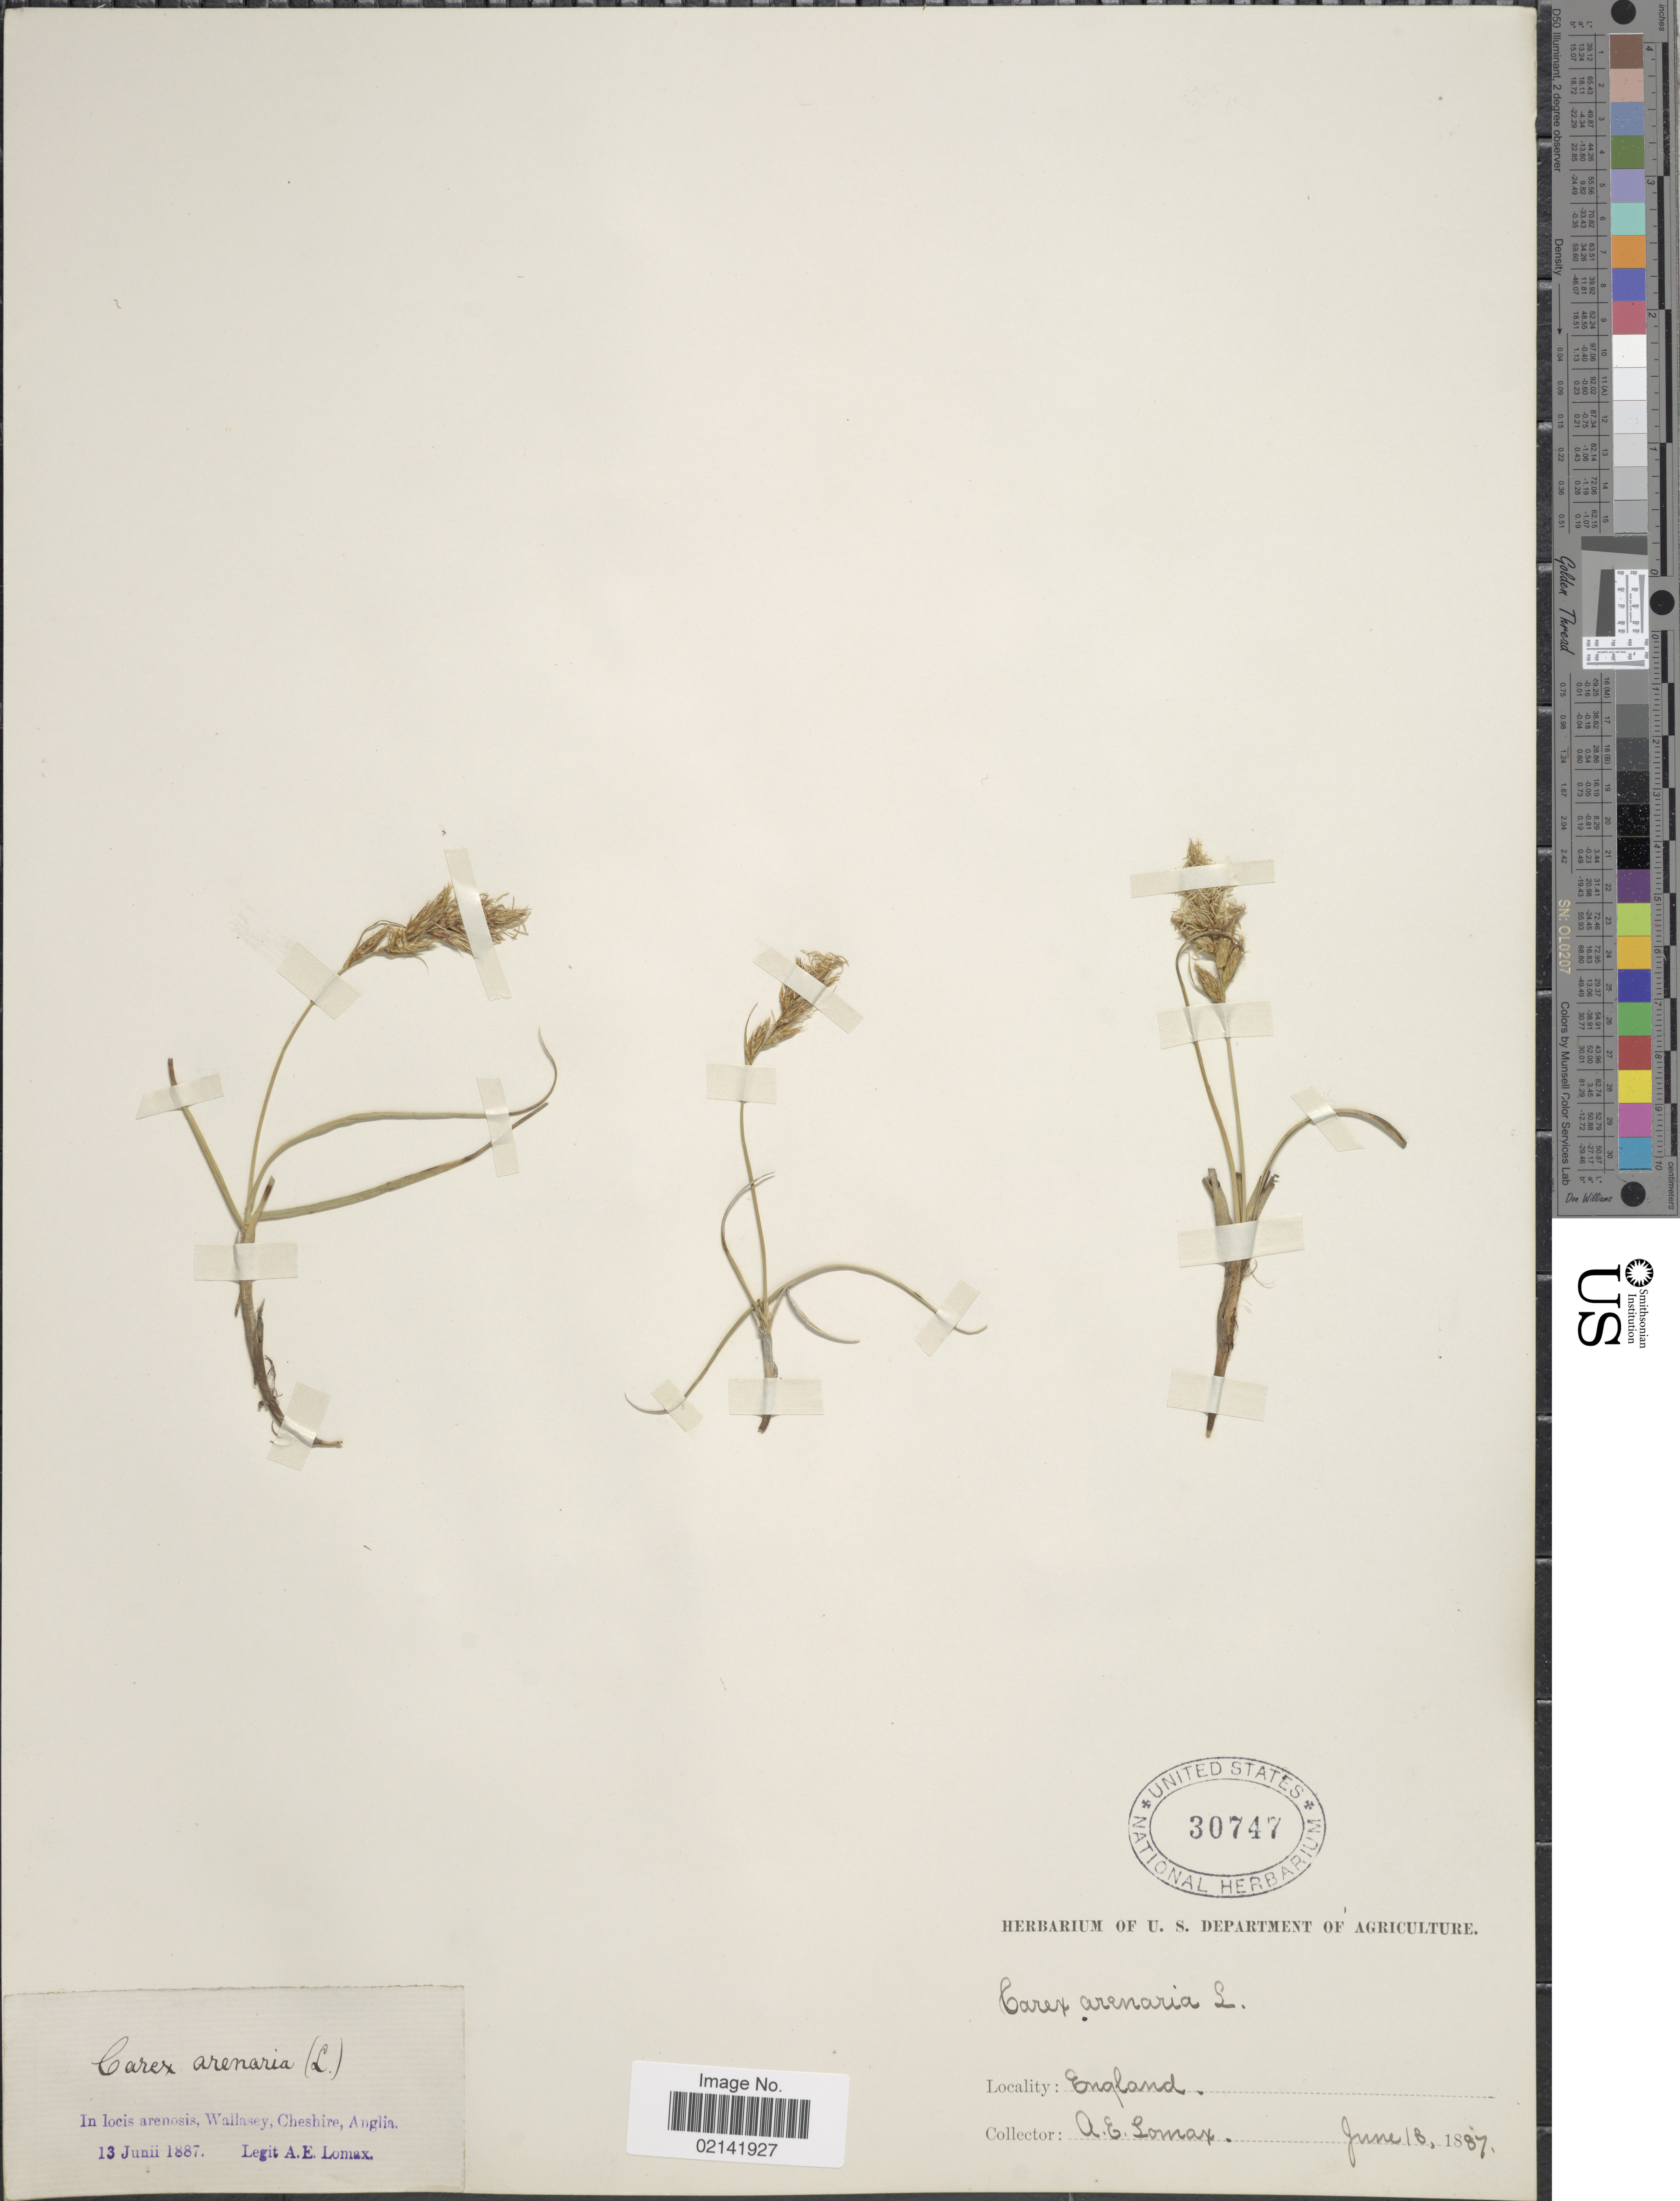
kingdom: Plantae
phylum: Tracheophyta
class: Liliopsida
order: Poales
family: Cyperaceae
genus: Carex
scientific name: Carex arenaria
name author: L.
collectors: A. Lomax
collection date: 1887-06-13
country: United Kingdom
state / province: England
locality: In locis arenosis, Wallasey, Cheshire, Anglia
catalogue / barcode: US 30747